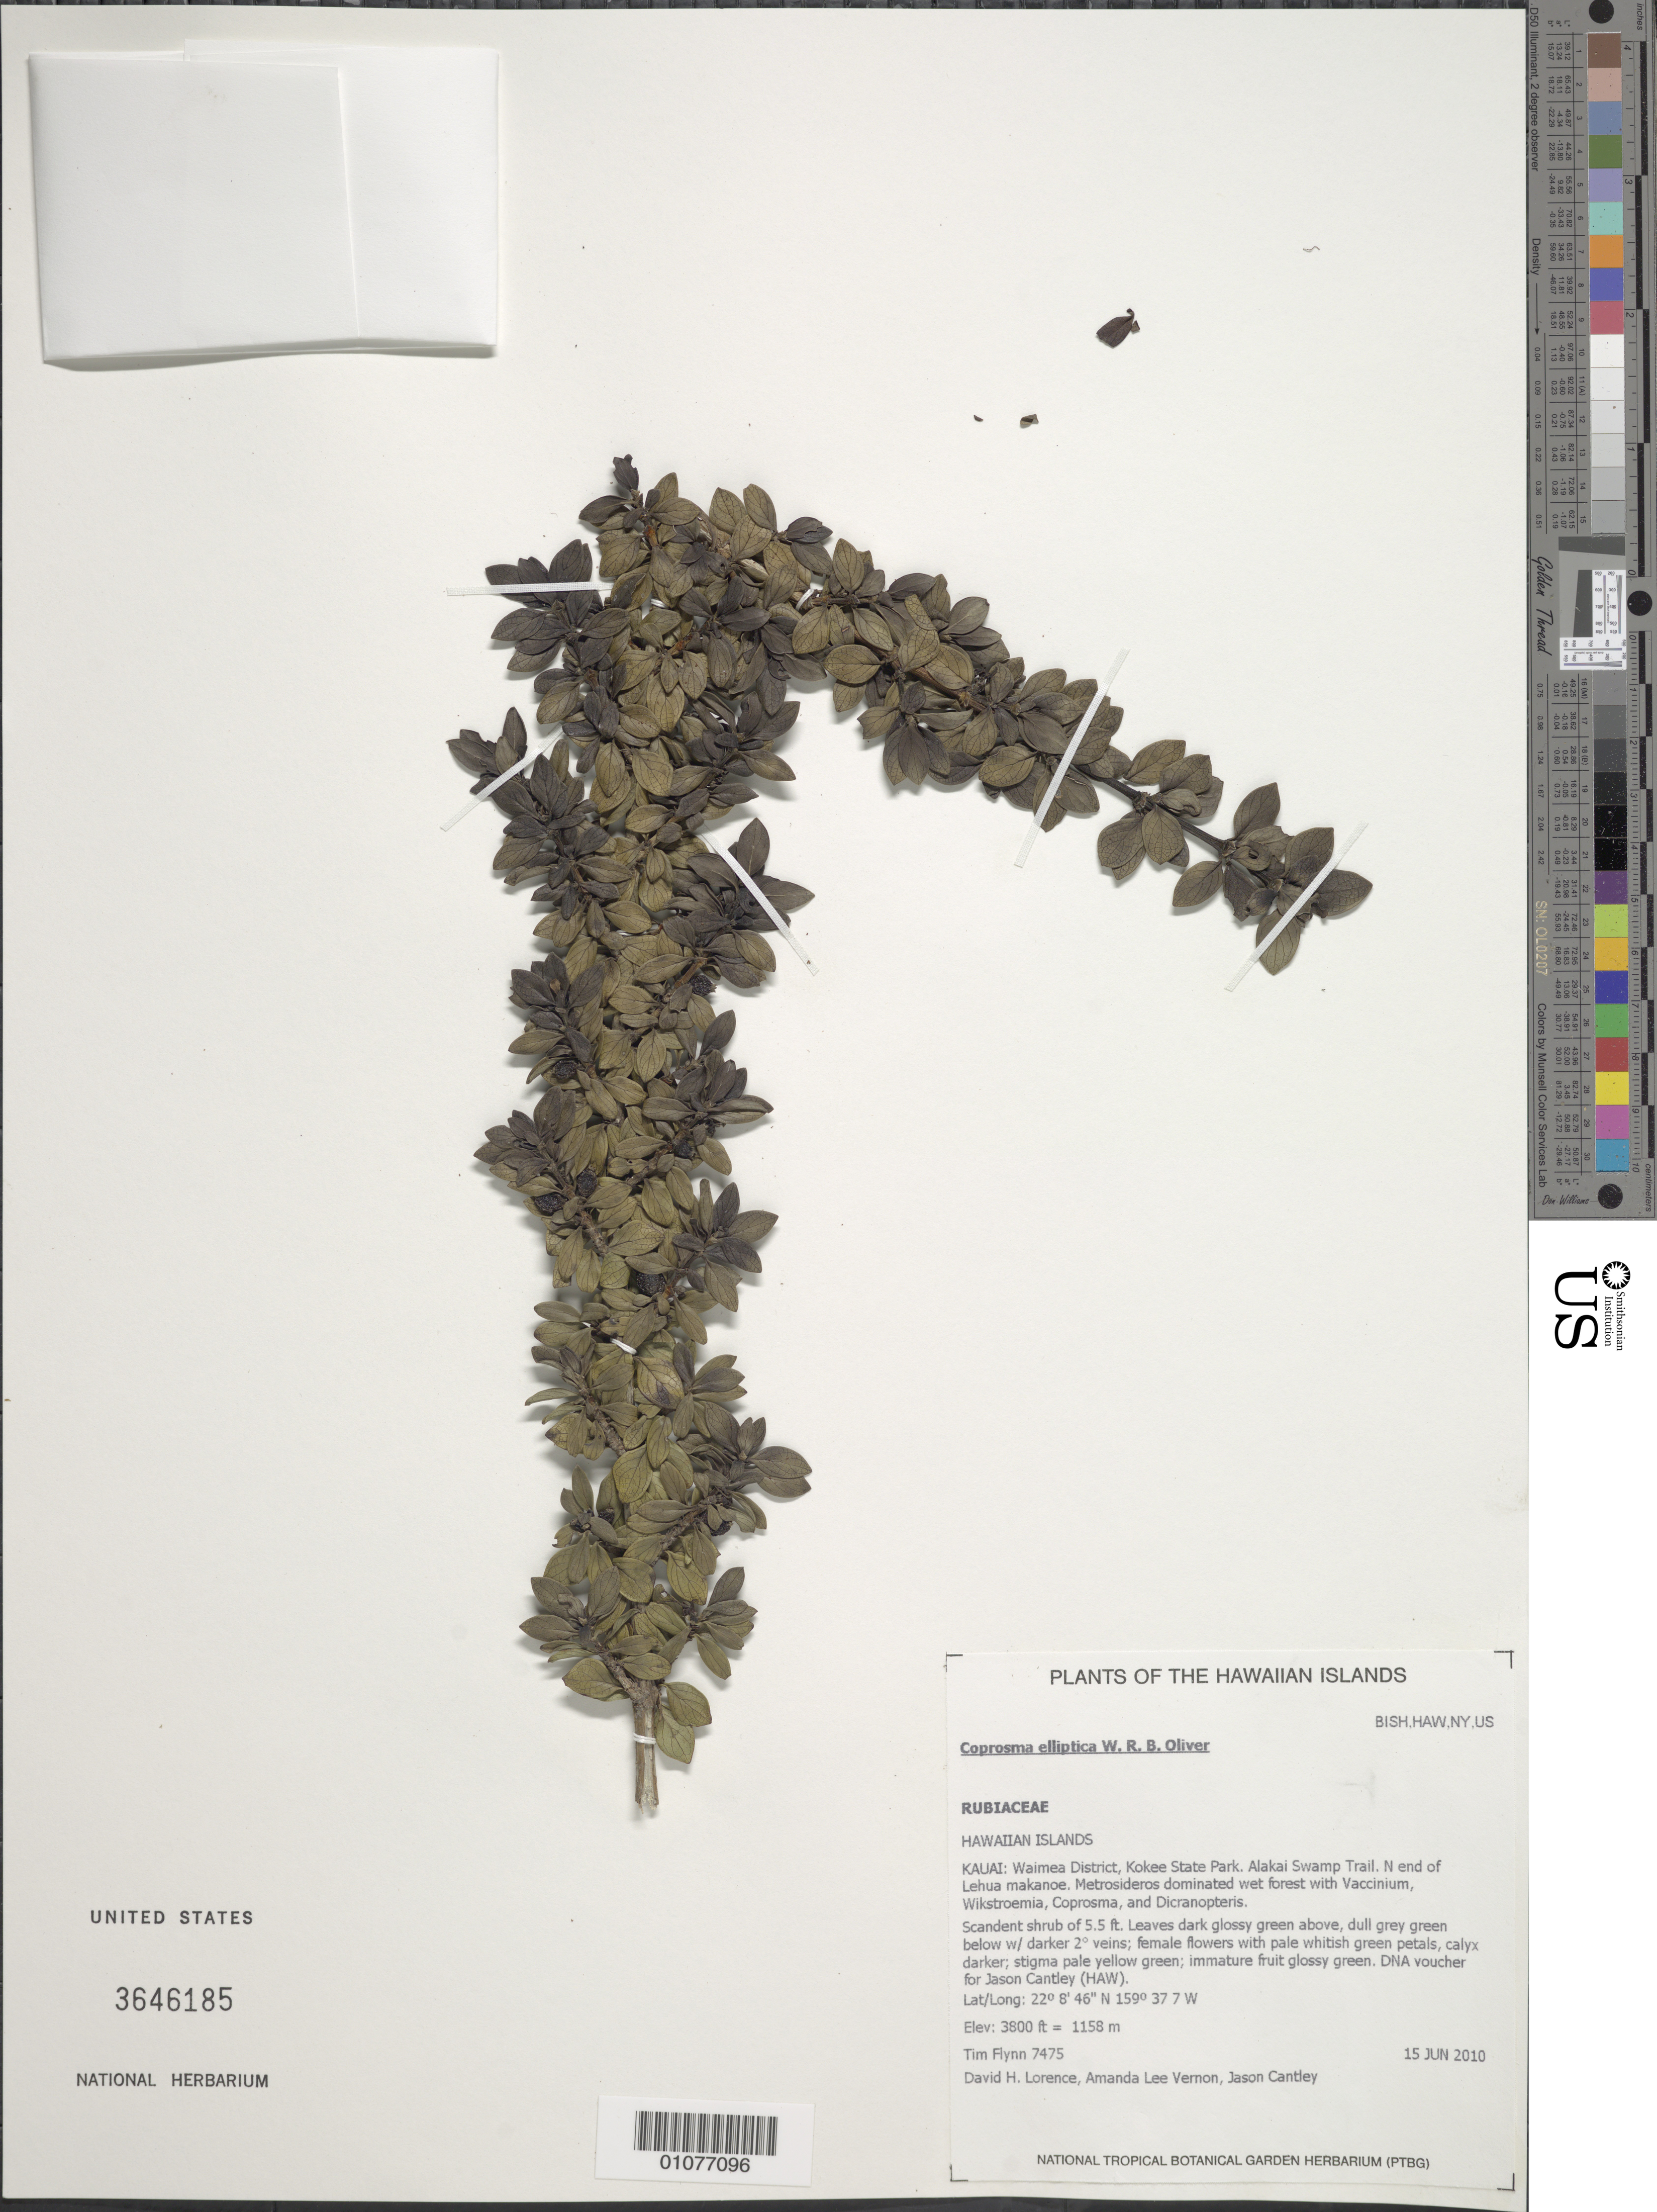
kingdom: Plantae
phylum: Tracheophyta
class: Magnoliopsida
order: Gentianales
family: Rubiaceae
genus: Coprosma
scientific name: Coprosma elliptica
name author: W.R.B. Oliv.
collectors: T. W. Flynn, D. Lorence, A. Vernon & J. Cantley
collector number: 7475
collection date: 2010-06-15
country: United States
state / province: Hawaii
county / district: Kauai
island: Kaua'i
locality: Waimea District, Kokee State park. Alakai Swamp Trail. N end of Lehua makanoe.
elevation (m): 1158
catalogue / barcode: US 3646185